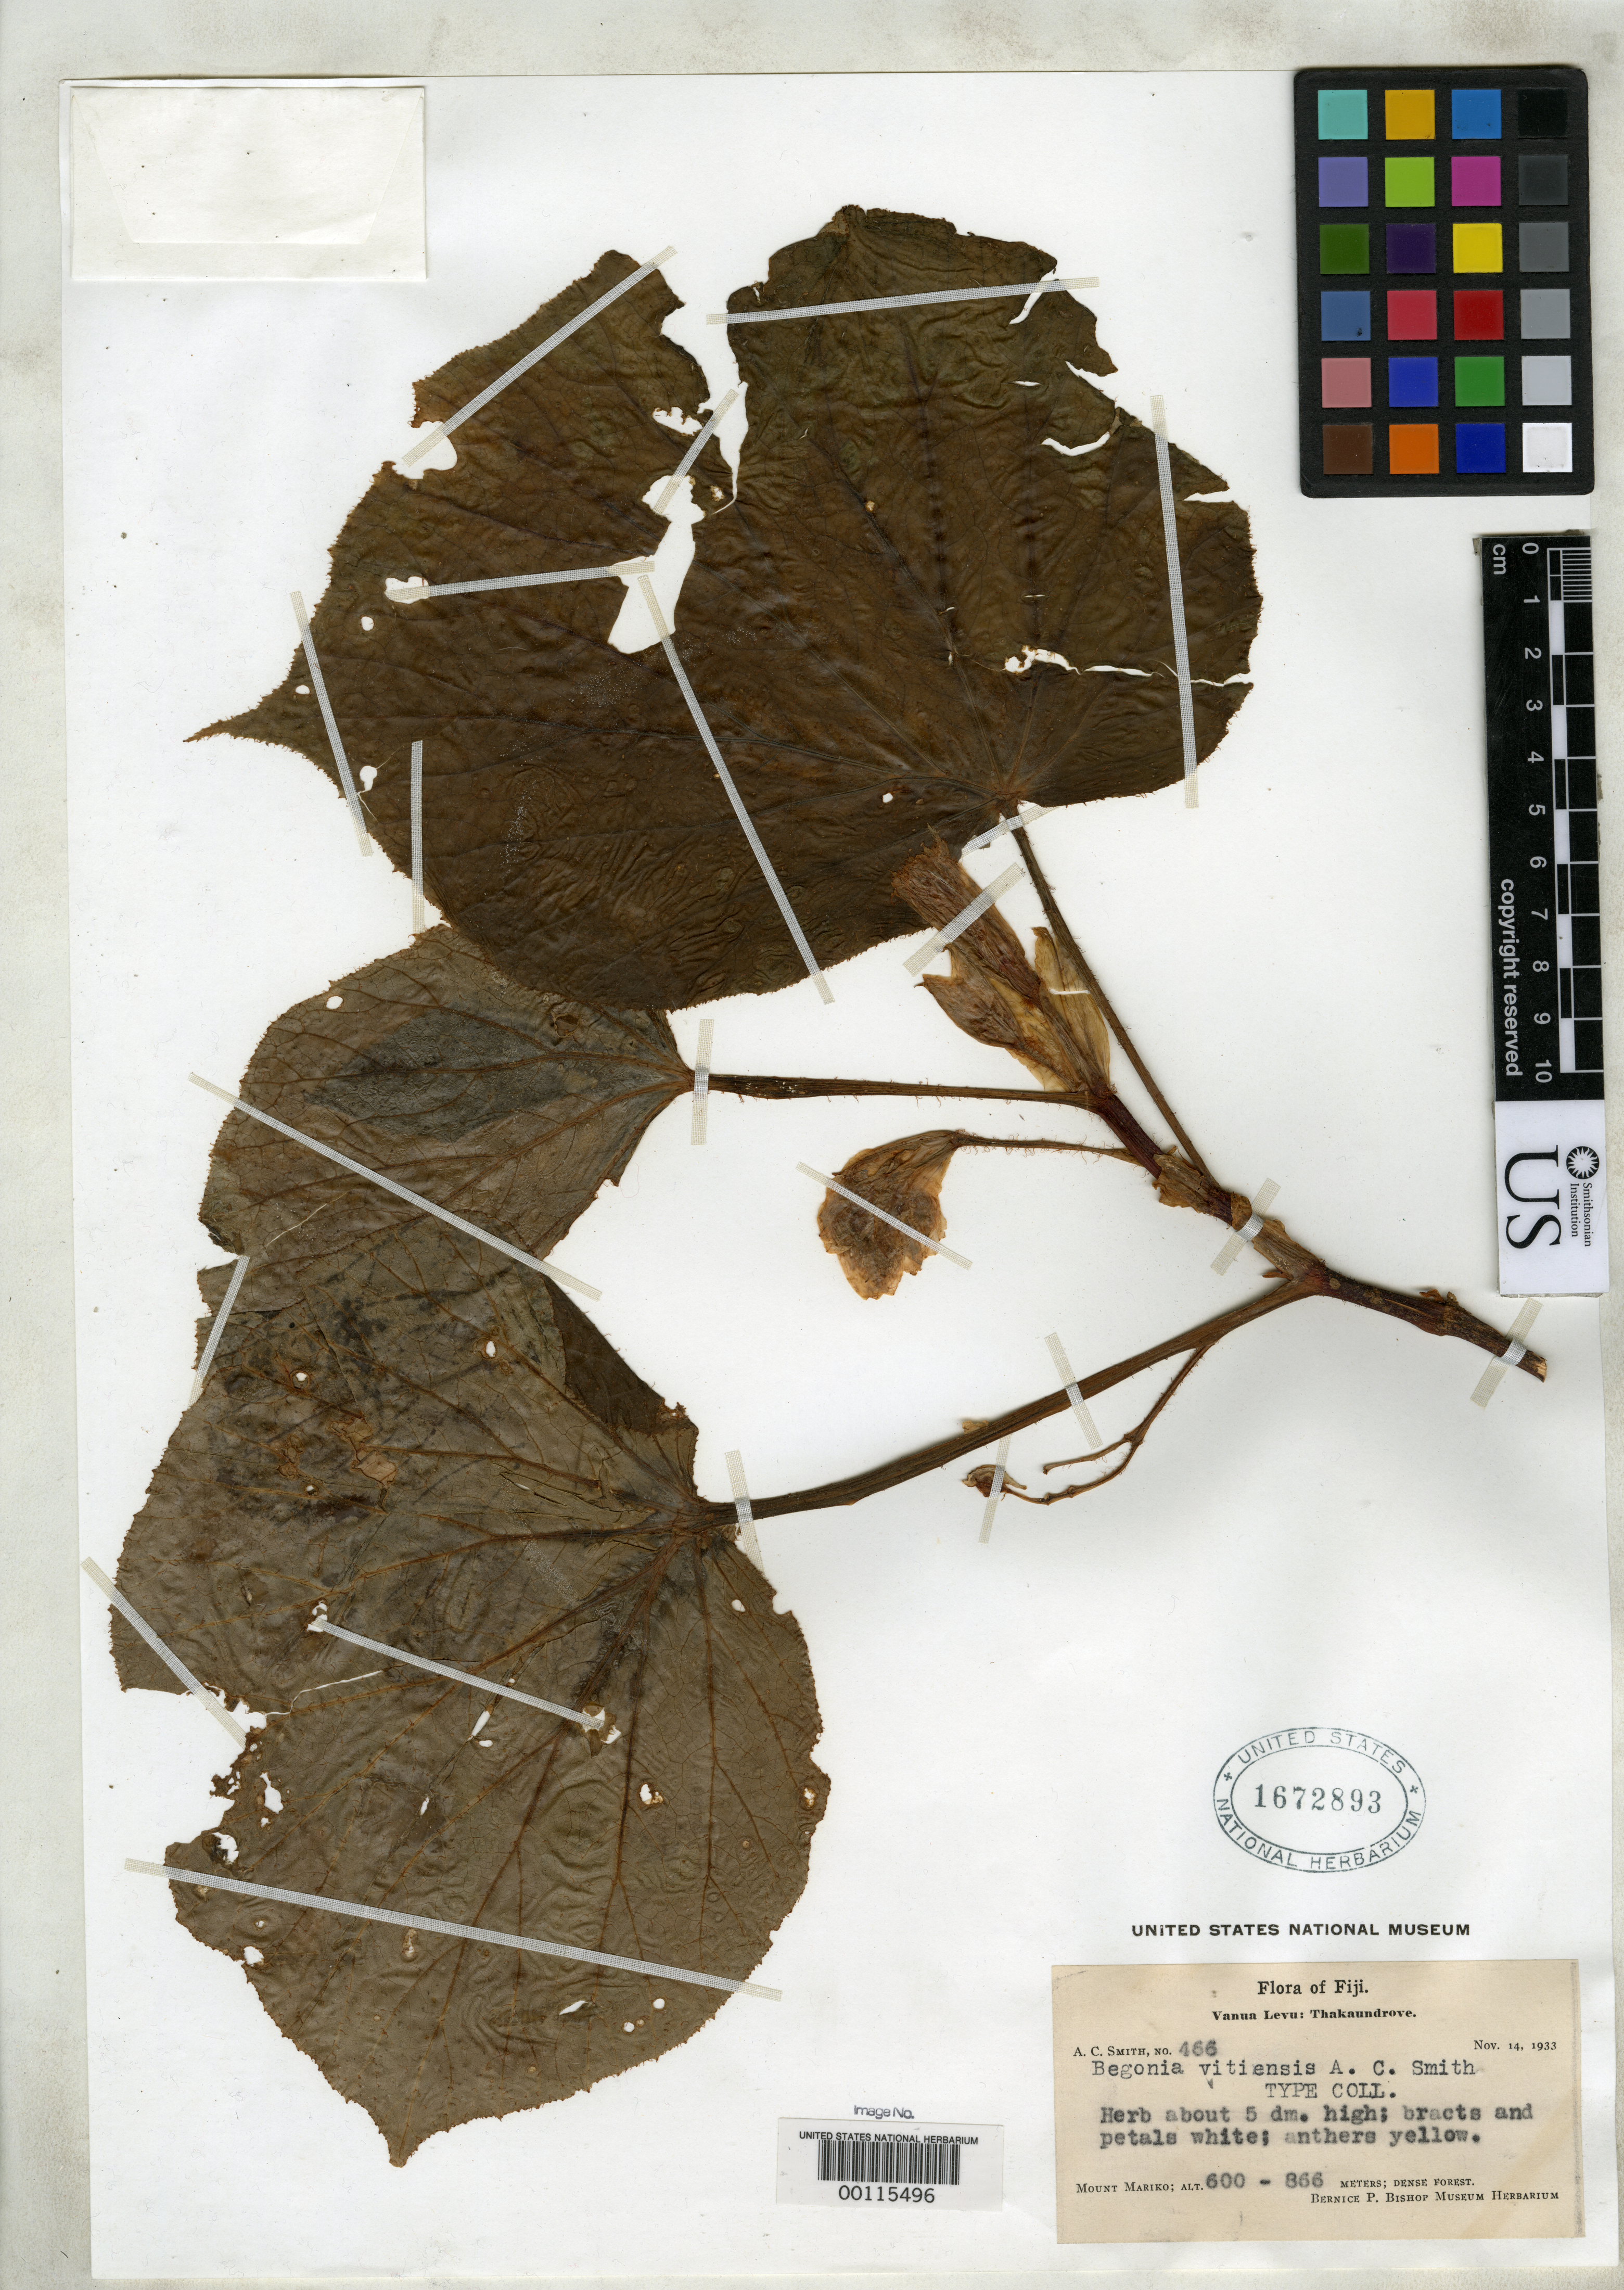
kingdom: Plantae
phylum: Tracheophyta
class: Magnoliopsida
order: Cucurbitales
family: Begoniaceae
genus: Begonia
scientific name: Begonia vitiensis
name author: A.C. Sm.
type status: Isotype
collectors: A. C. Smith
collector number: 466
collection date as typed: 14 Nov 1933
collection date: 1933-11-14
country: Fiji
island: Vanua Levu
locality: Thakaundrove, Mount Mariko. [Vanua Levu Group]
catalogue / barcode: US 1672893